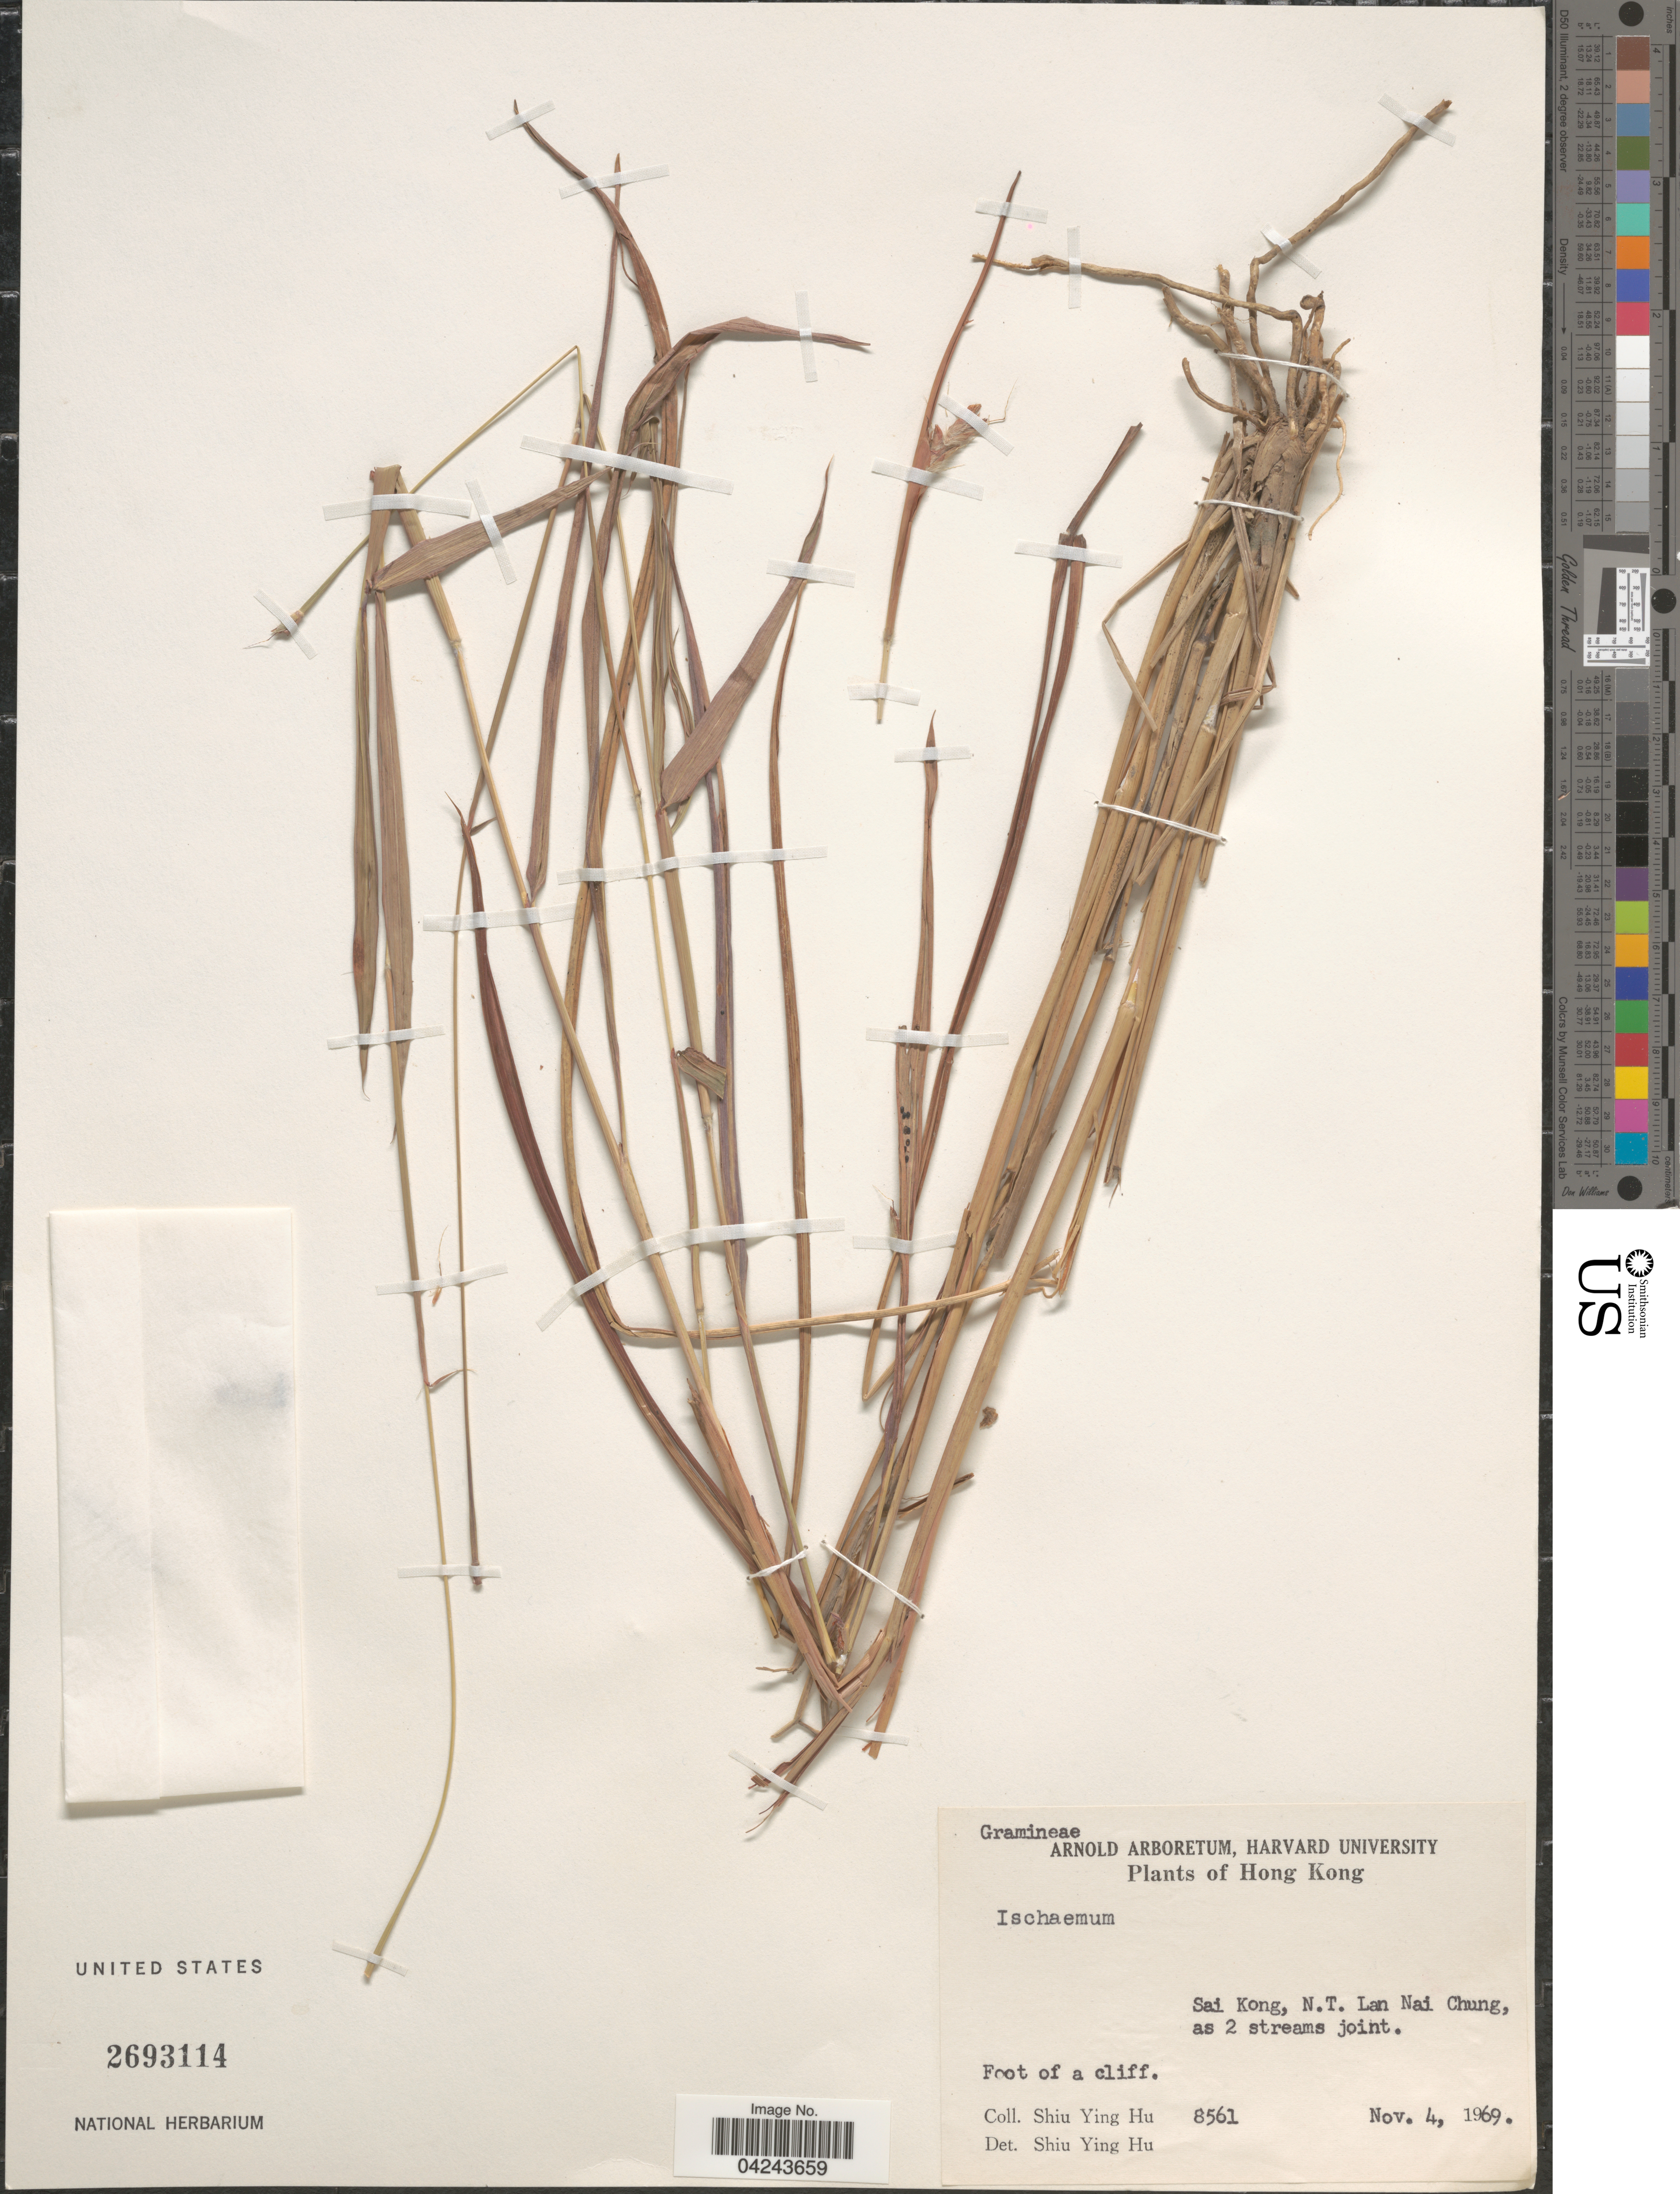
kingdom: Plantae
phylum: Tracheophyta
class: Liliopsida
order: Poales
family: Poaceae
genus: Ischaemum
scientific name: Ischaemum sp.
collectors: S. Y. Hu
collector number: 8561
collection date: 1969-11-04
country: China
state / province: Hong Kong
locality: Sai Kong, N.T. Lan Nai Chung, as 2 streams joint.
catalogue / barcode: US 2693114